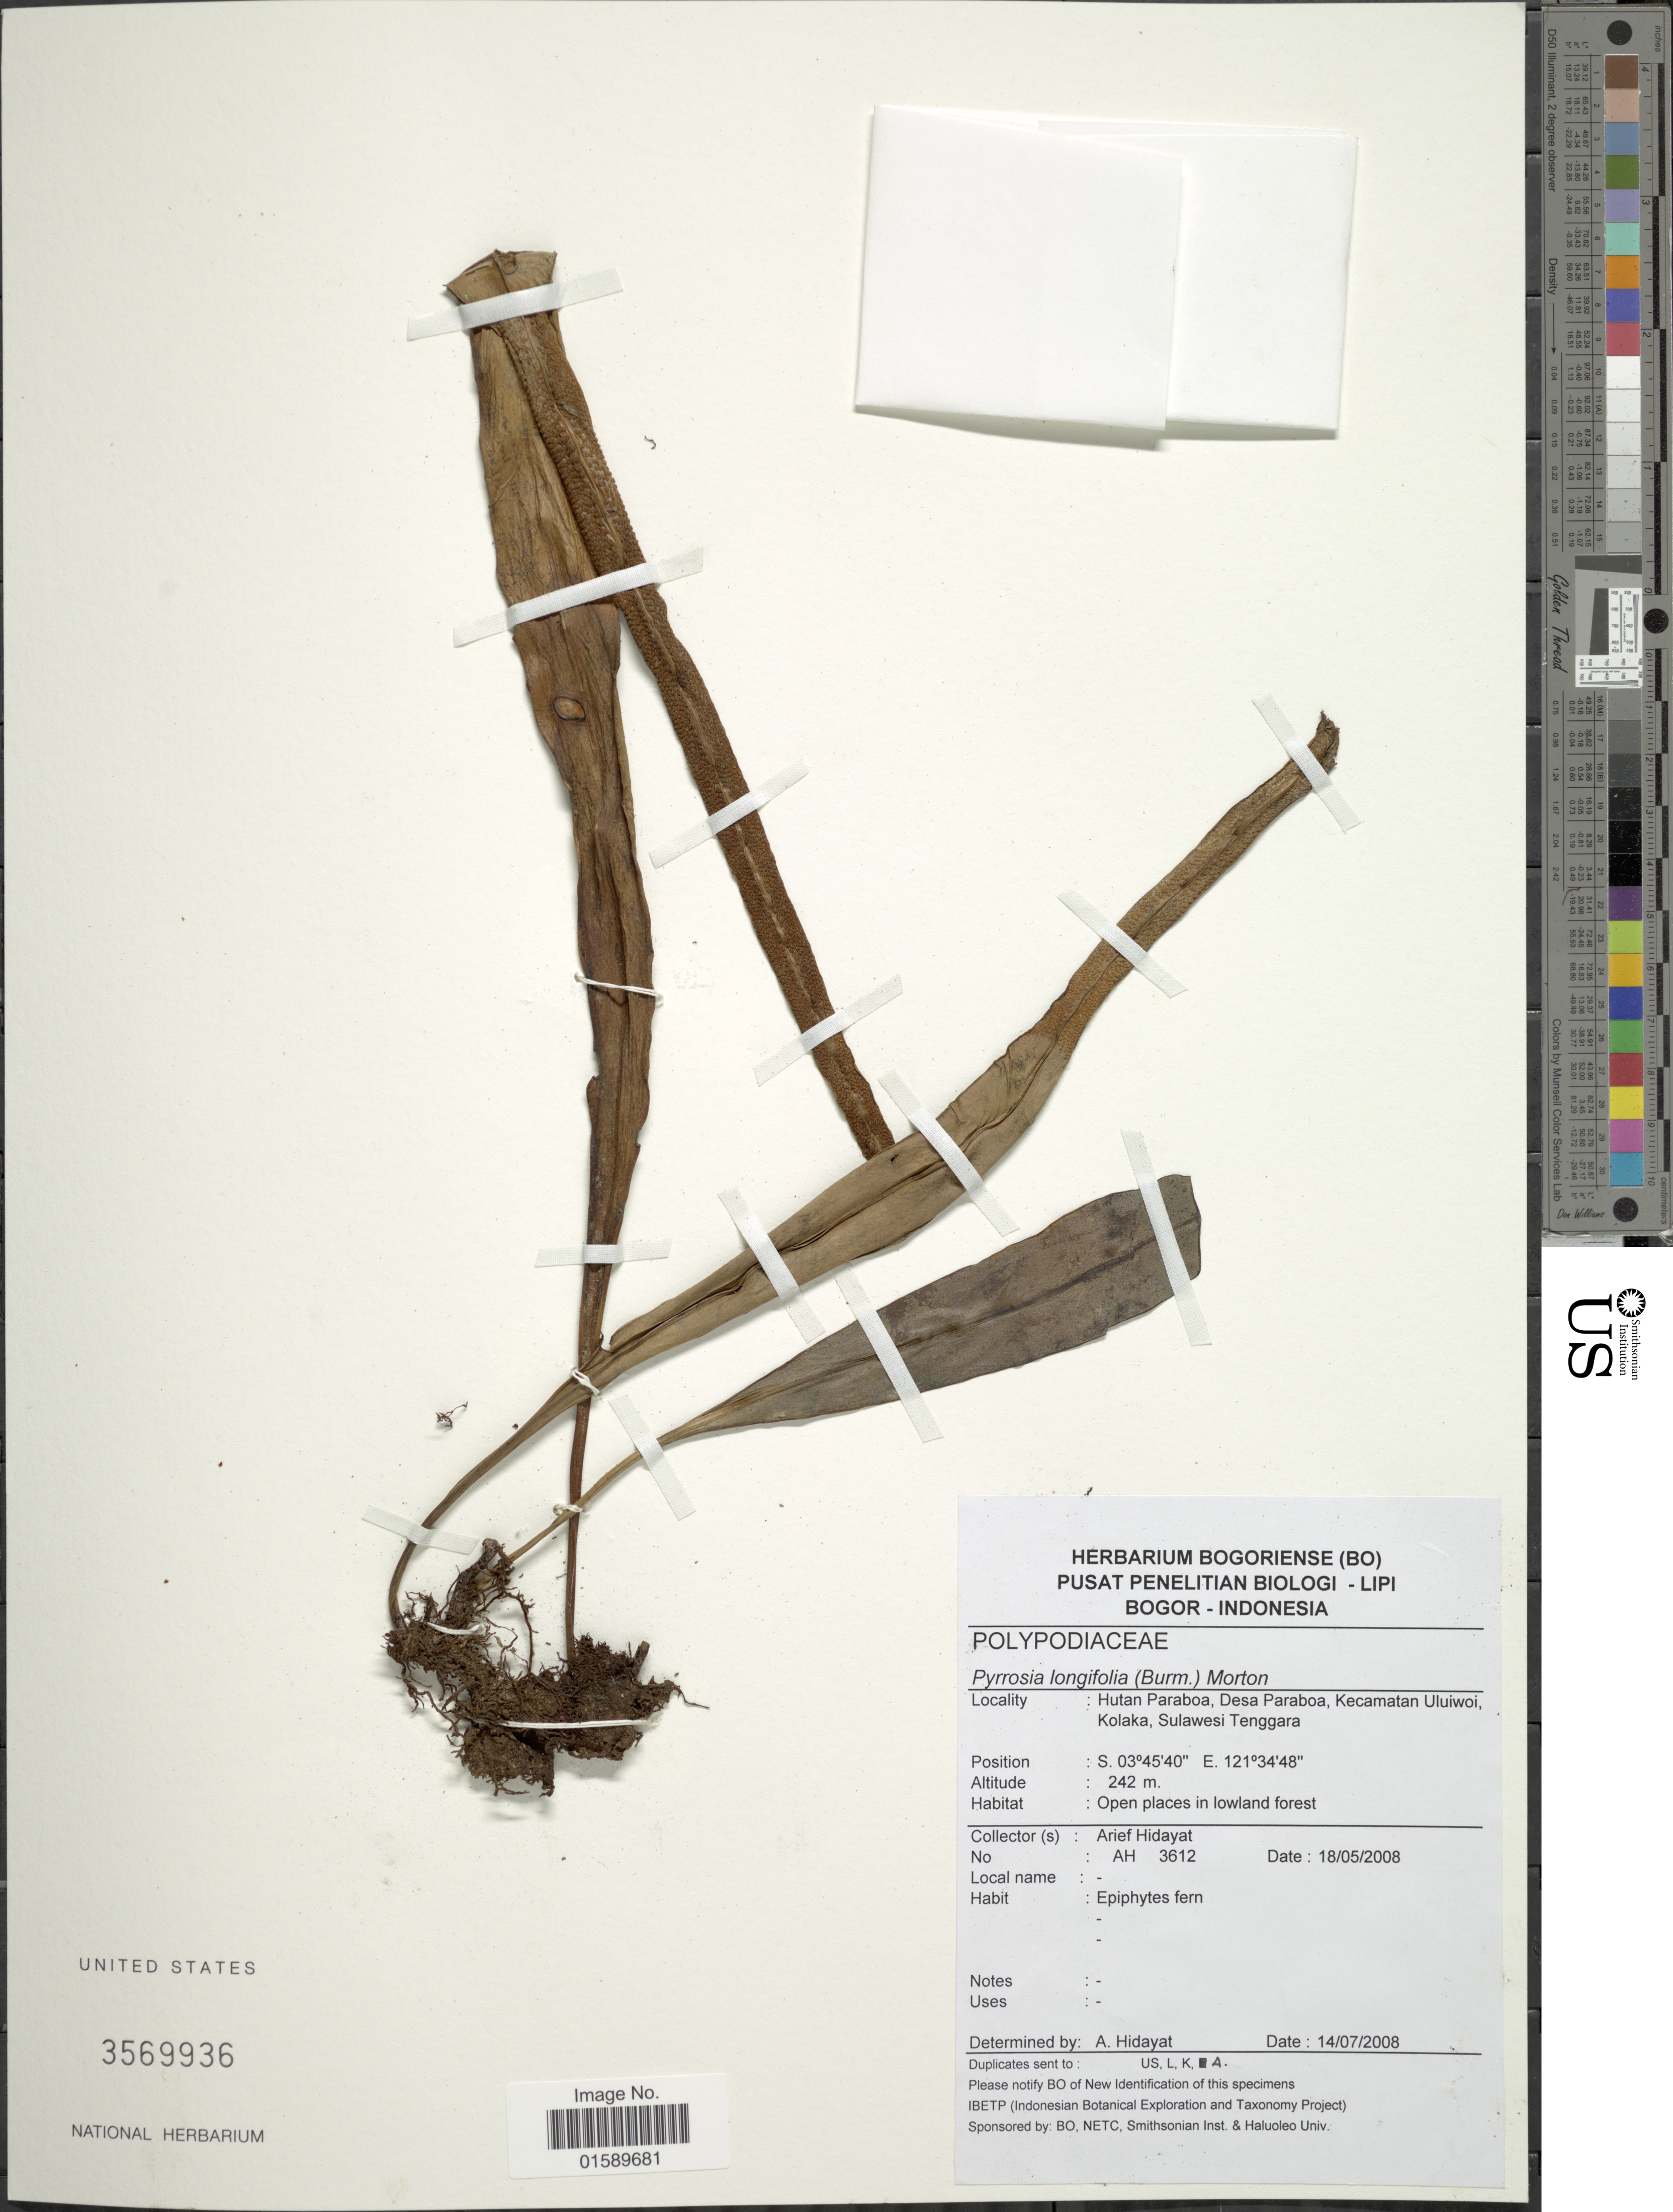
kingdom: Plantae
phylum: Tracheophyta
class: Polypodiopsida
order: Polypodiales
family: Polypodiaceae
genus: Pyrrosia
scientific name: Pyrrosia longifolia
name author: (Burm. f.) C.V. Morton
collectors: A. Hidayat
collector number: AH 3612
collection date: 2008-05-18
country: Indonesia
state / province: Sulawesi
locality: Hutan Paraboa, Desa Paraboa, Kecamatan Uluiwoi, Kolaka, Sulawesi Tenggara.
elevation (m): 242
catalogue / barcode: US 3569936